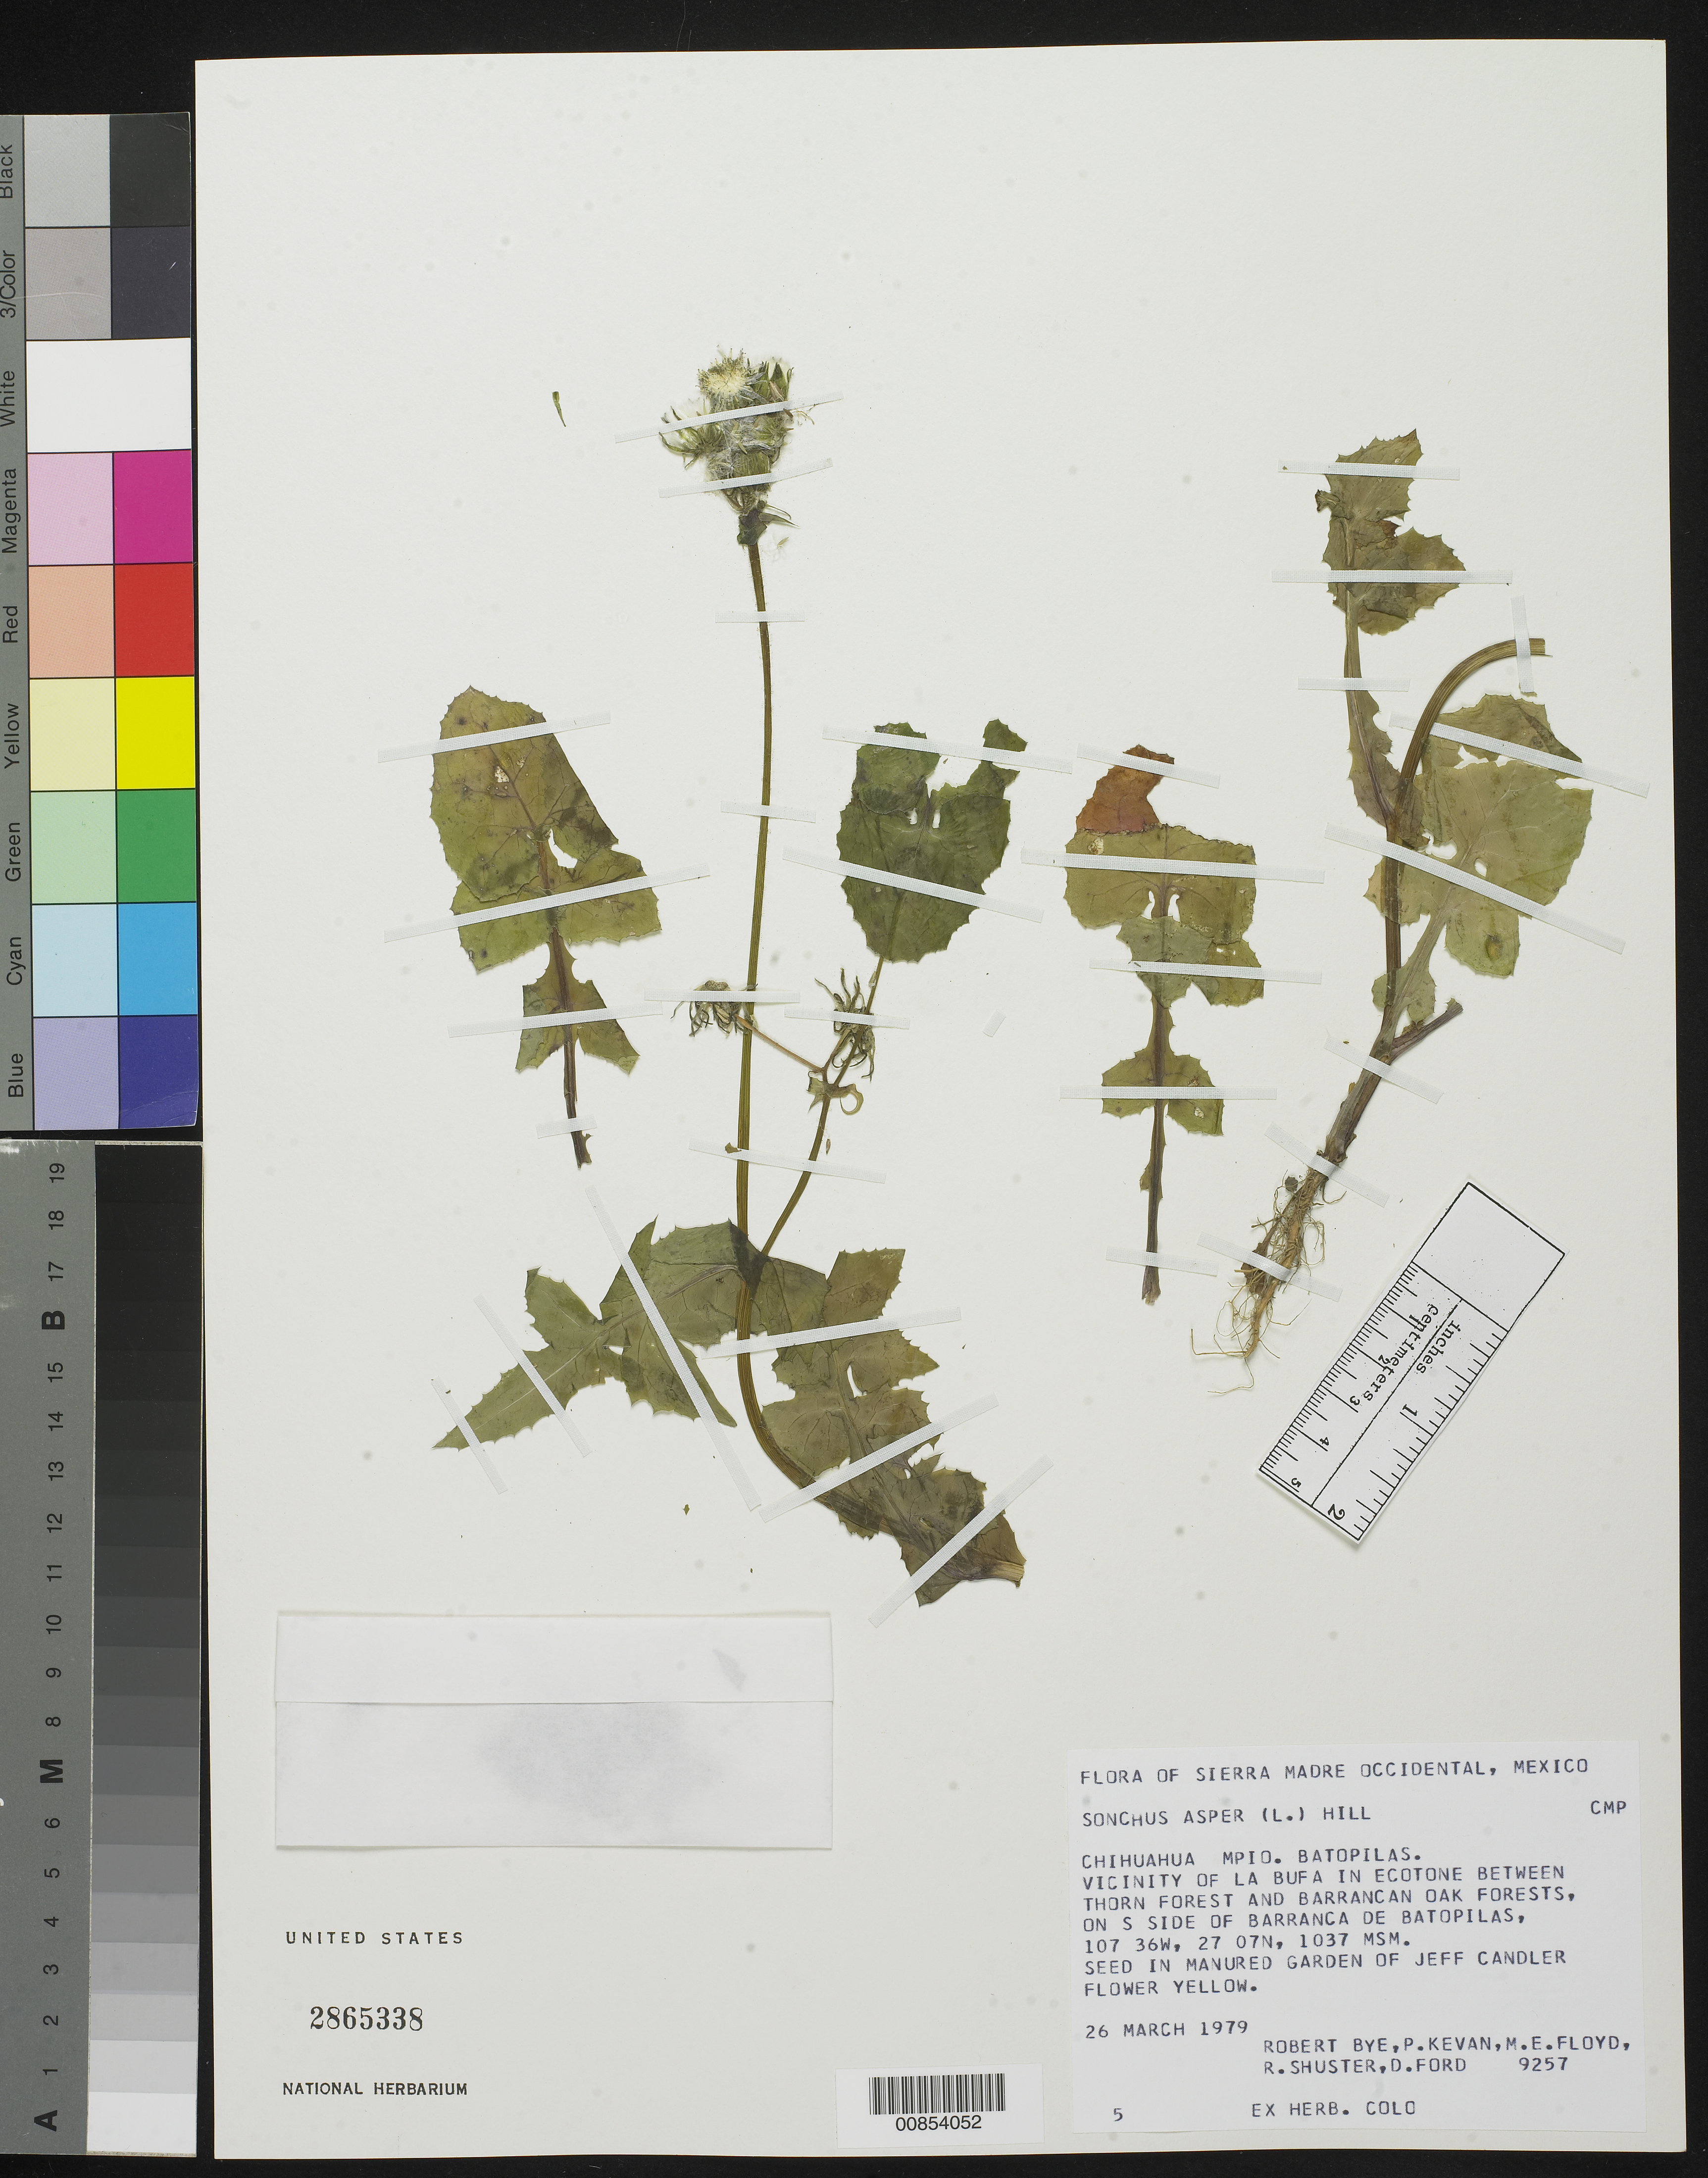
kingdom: Plantae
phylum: Tracheophyta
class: Magnoliopsida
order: Asterales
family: Asteraceae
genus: Sonchus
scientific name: Sonchus asper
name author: (L.) Hill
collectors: R. A. Bye, Kevan, P., Floyd, M. E., Shuster, R. & D. Ford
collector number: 9257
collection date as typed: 26 Mar 1979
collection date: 1979-03-26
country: Mexico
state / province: Chihuahua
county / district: Batopilas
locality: Vicinity of La Bufa in ecotone between Thorn Forest and Barrancan Oak Forest, on S side of Barranca de Batopilas.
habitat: In ecotone between Thorn Forest and Barrancan Oak Forest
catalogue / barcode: US 2865338